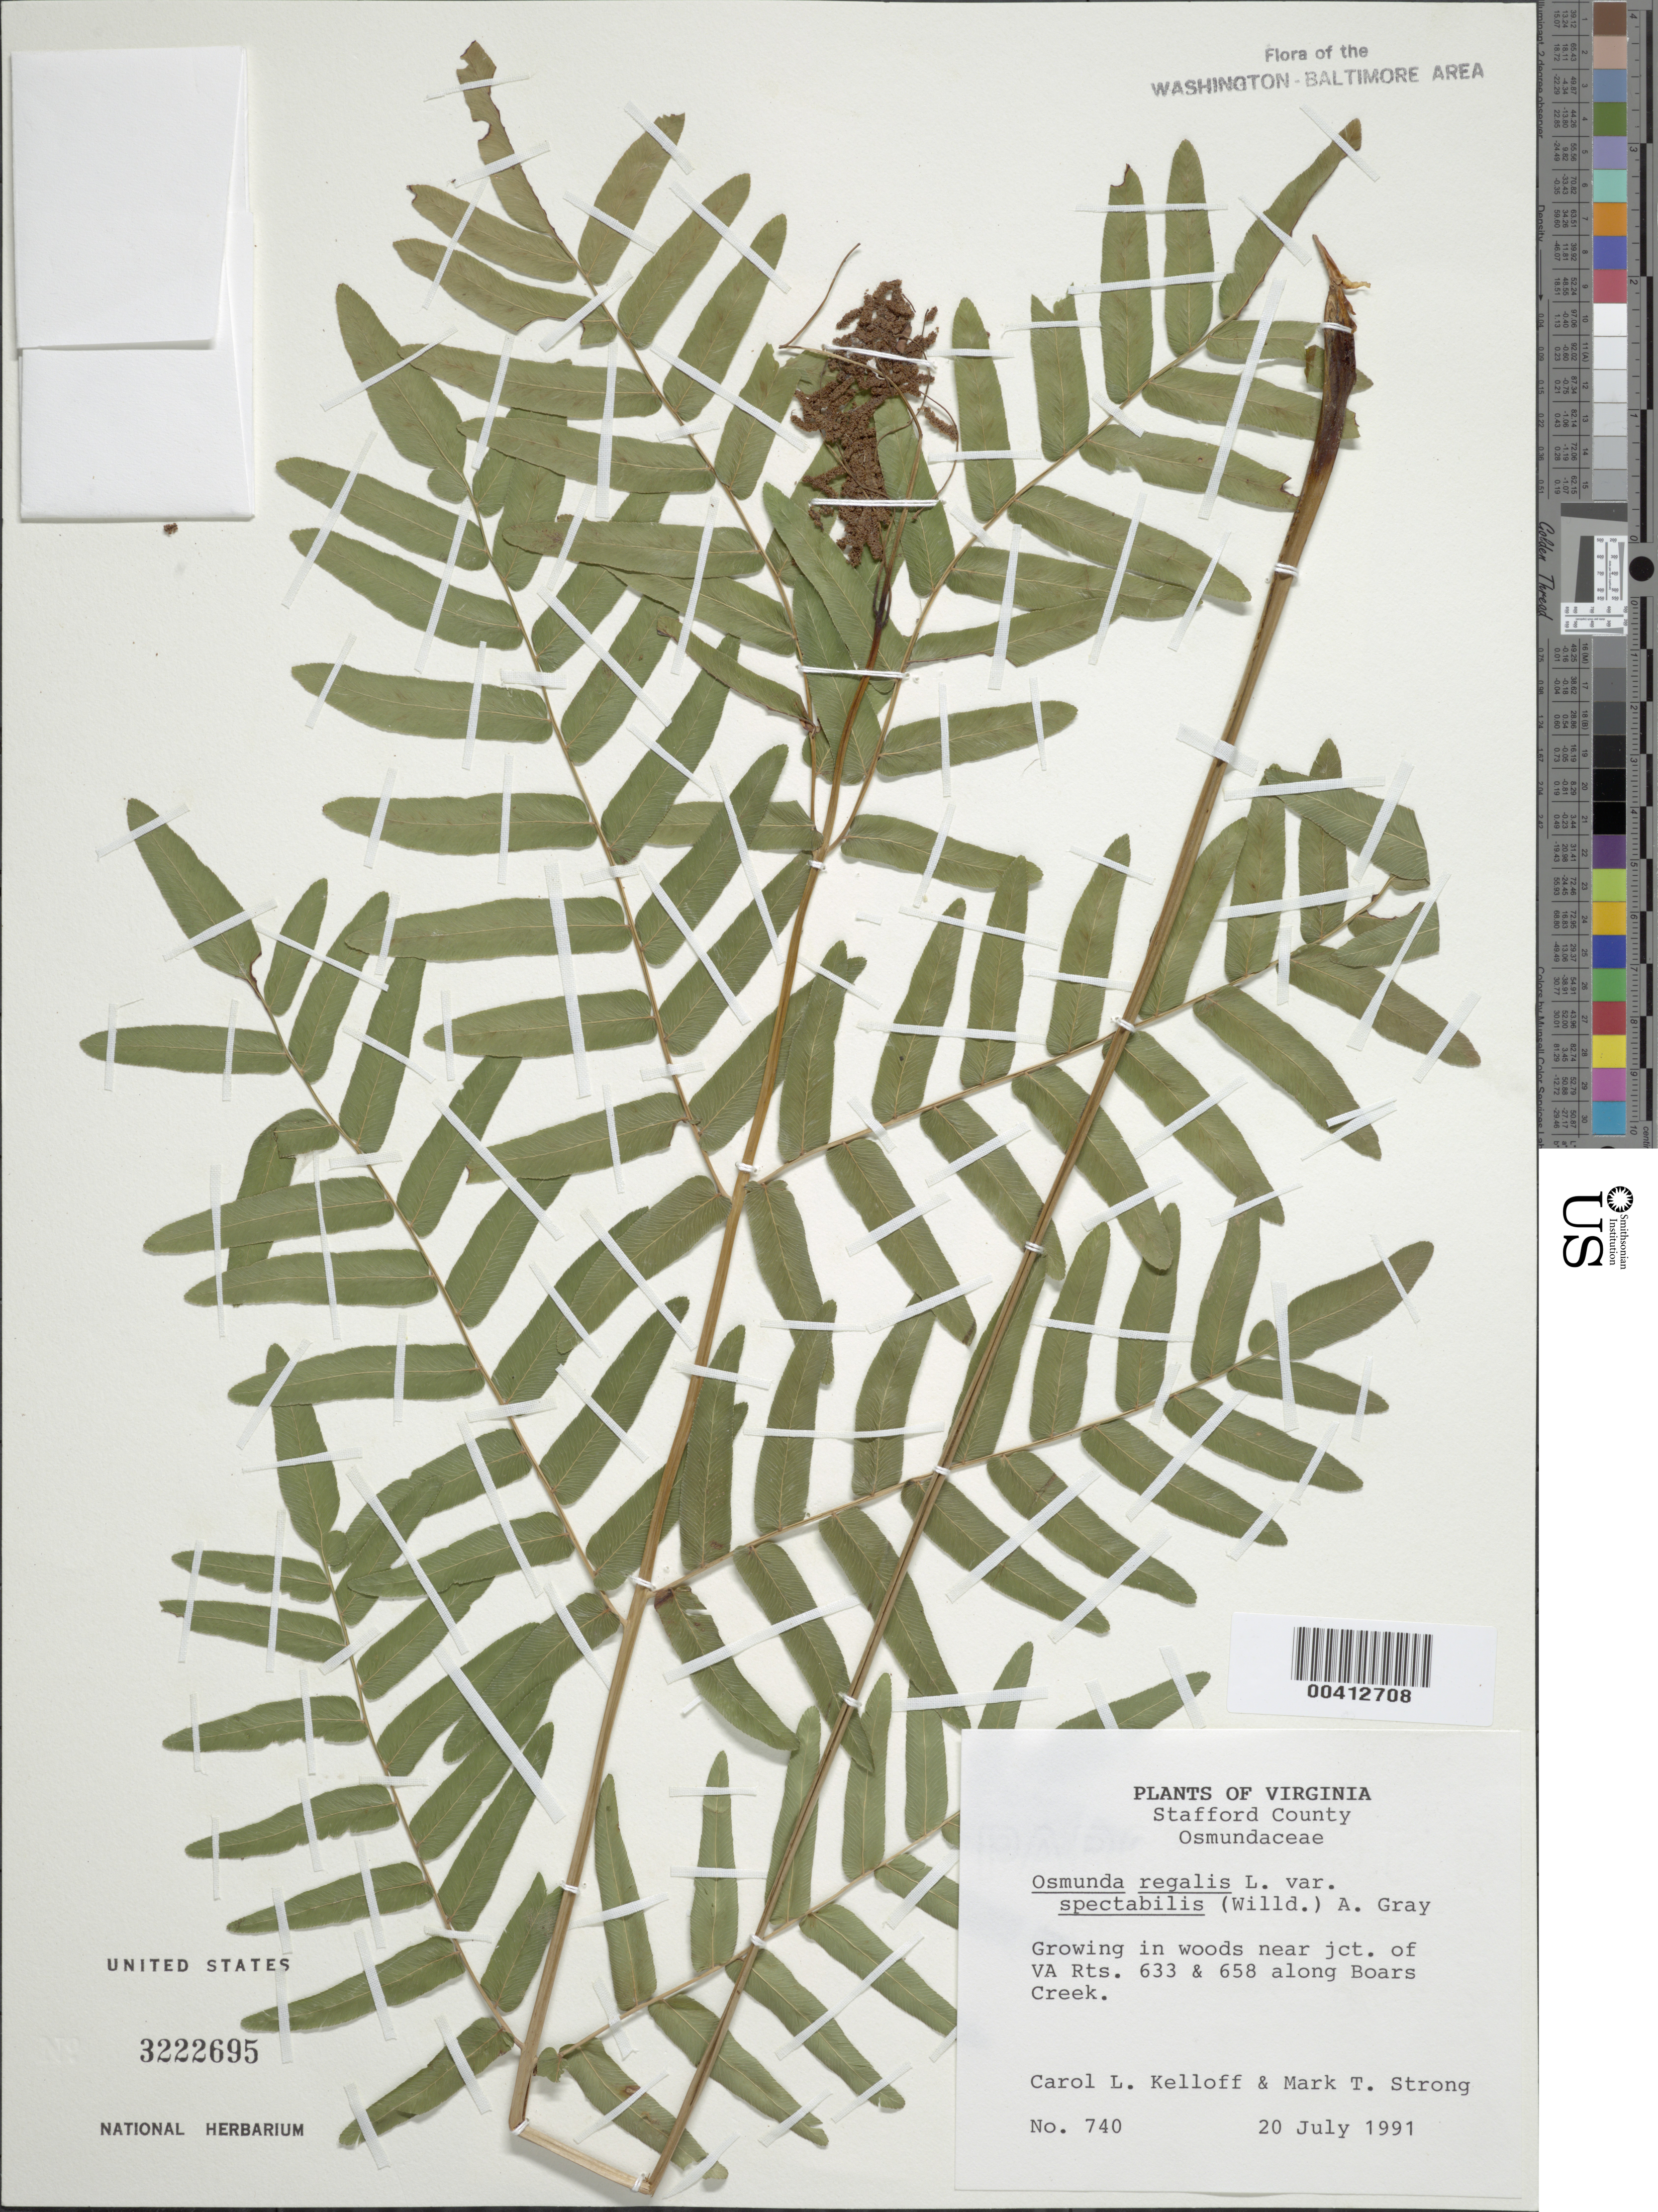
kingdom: Plantae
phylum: Tracheophyta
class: Polypodiopsida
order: Osmundales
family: Osmundaceae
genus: Osmunda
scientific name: Osmunda regalis var. spectabilis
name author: (Willd.) A. Gray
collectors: C. L. Kelloff & M. T. Strong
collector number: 740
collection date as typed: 20 Jul 1991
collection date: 1991-07-20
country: United States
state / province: Virginia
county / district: Stafford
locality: Jct of VA Rt 658 & 633, Boars Creek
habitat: Deciduous woods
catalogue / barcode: US 3222695